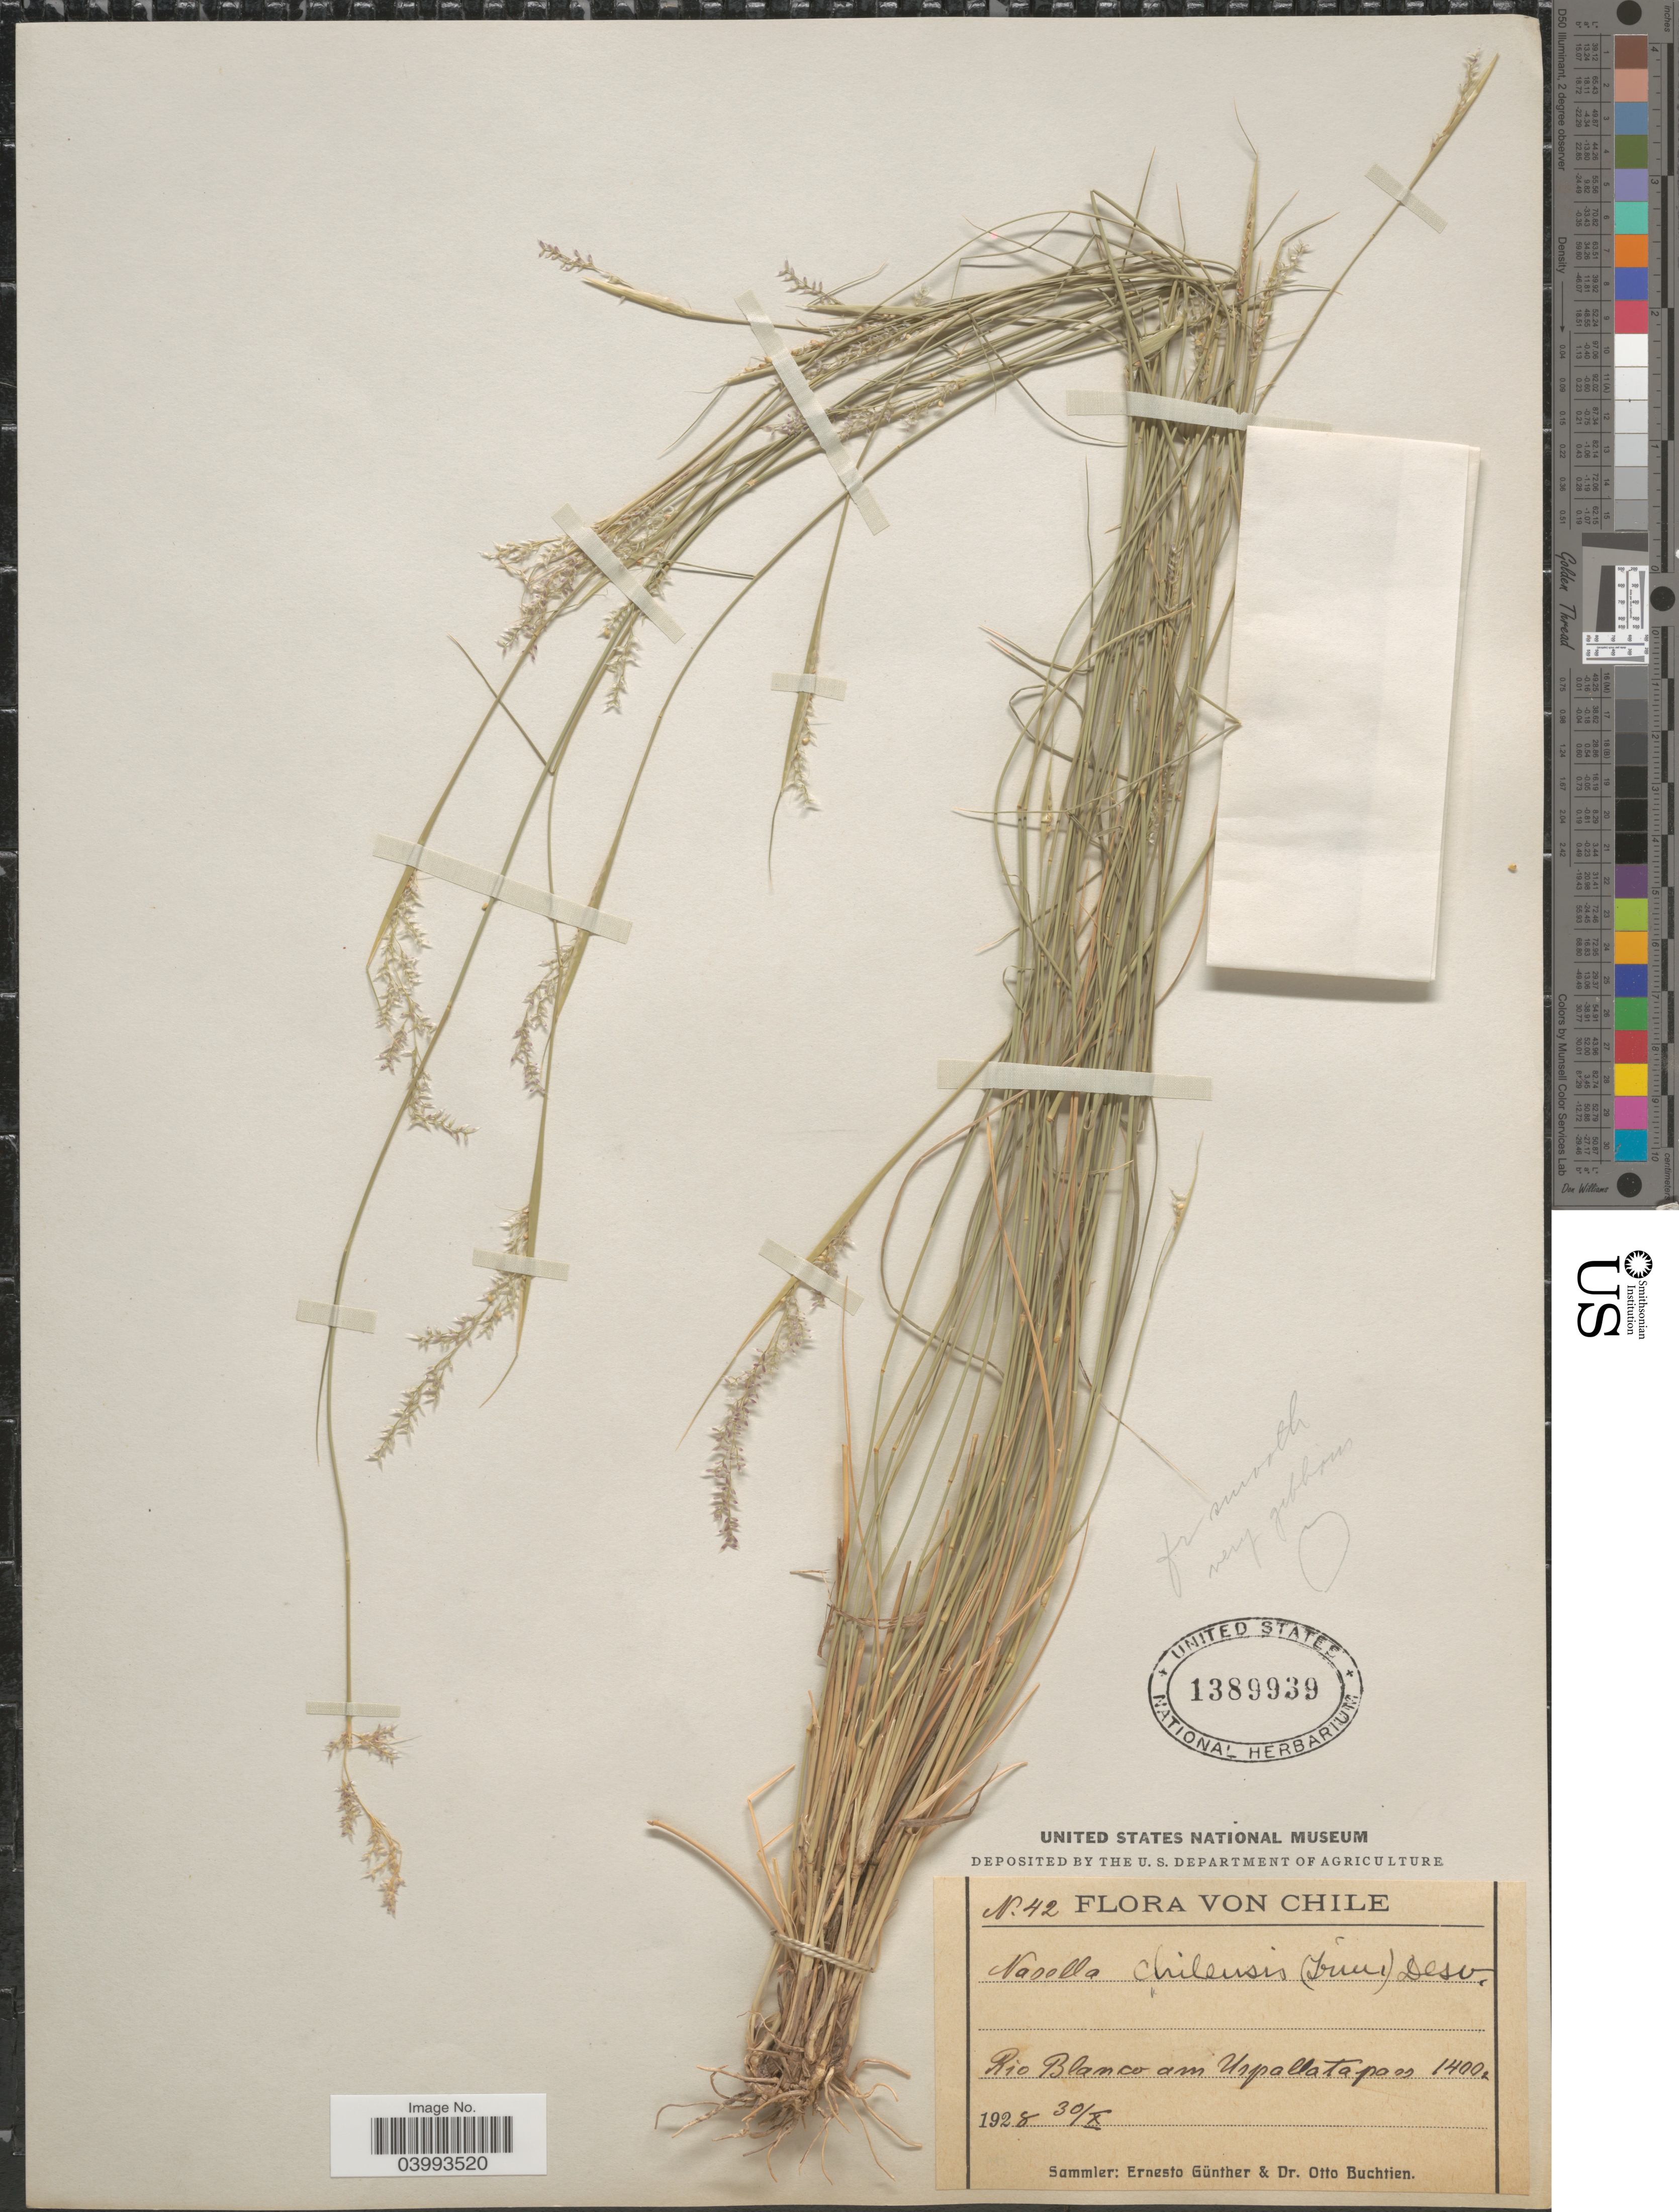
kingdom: Plantae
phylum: Tracheophyta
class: Liliopsida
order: Poales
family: Poaceae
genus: Nassella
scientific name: Nassella chilensis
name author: (Trin.) É. Desv.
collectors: E. Gunther & O. Buchtien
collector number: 42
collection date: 1928-10-30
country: Chile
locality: Rio Blanco am Uspallatapass.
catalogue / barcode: US 1389939